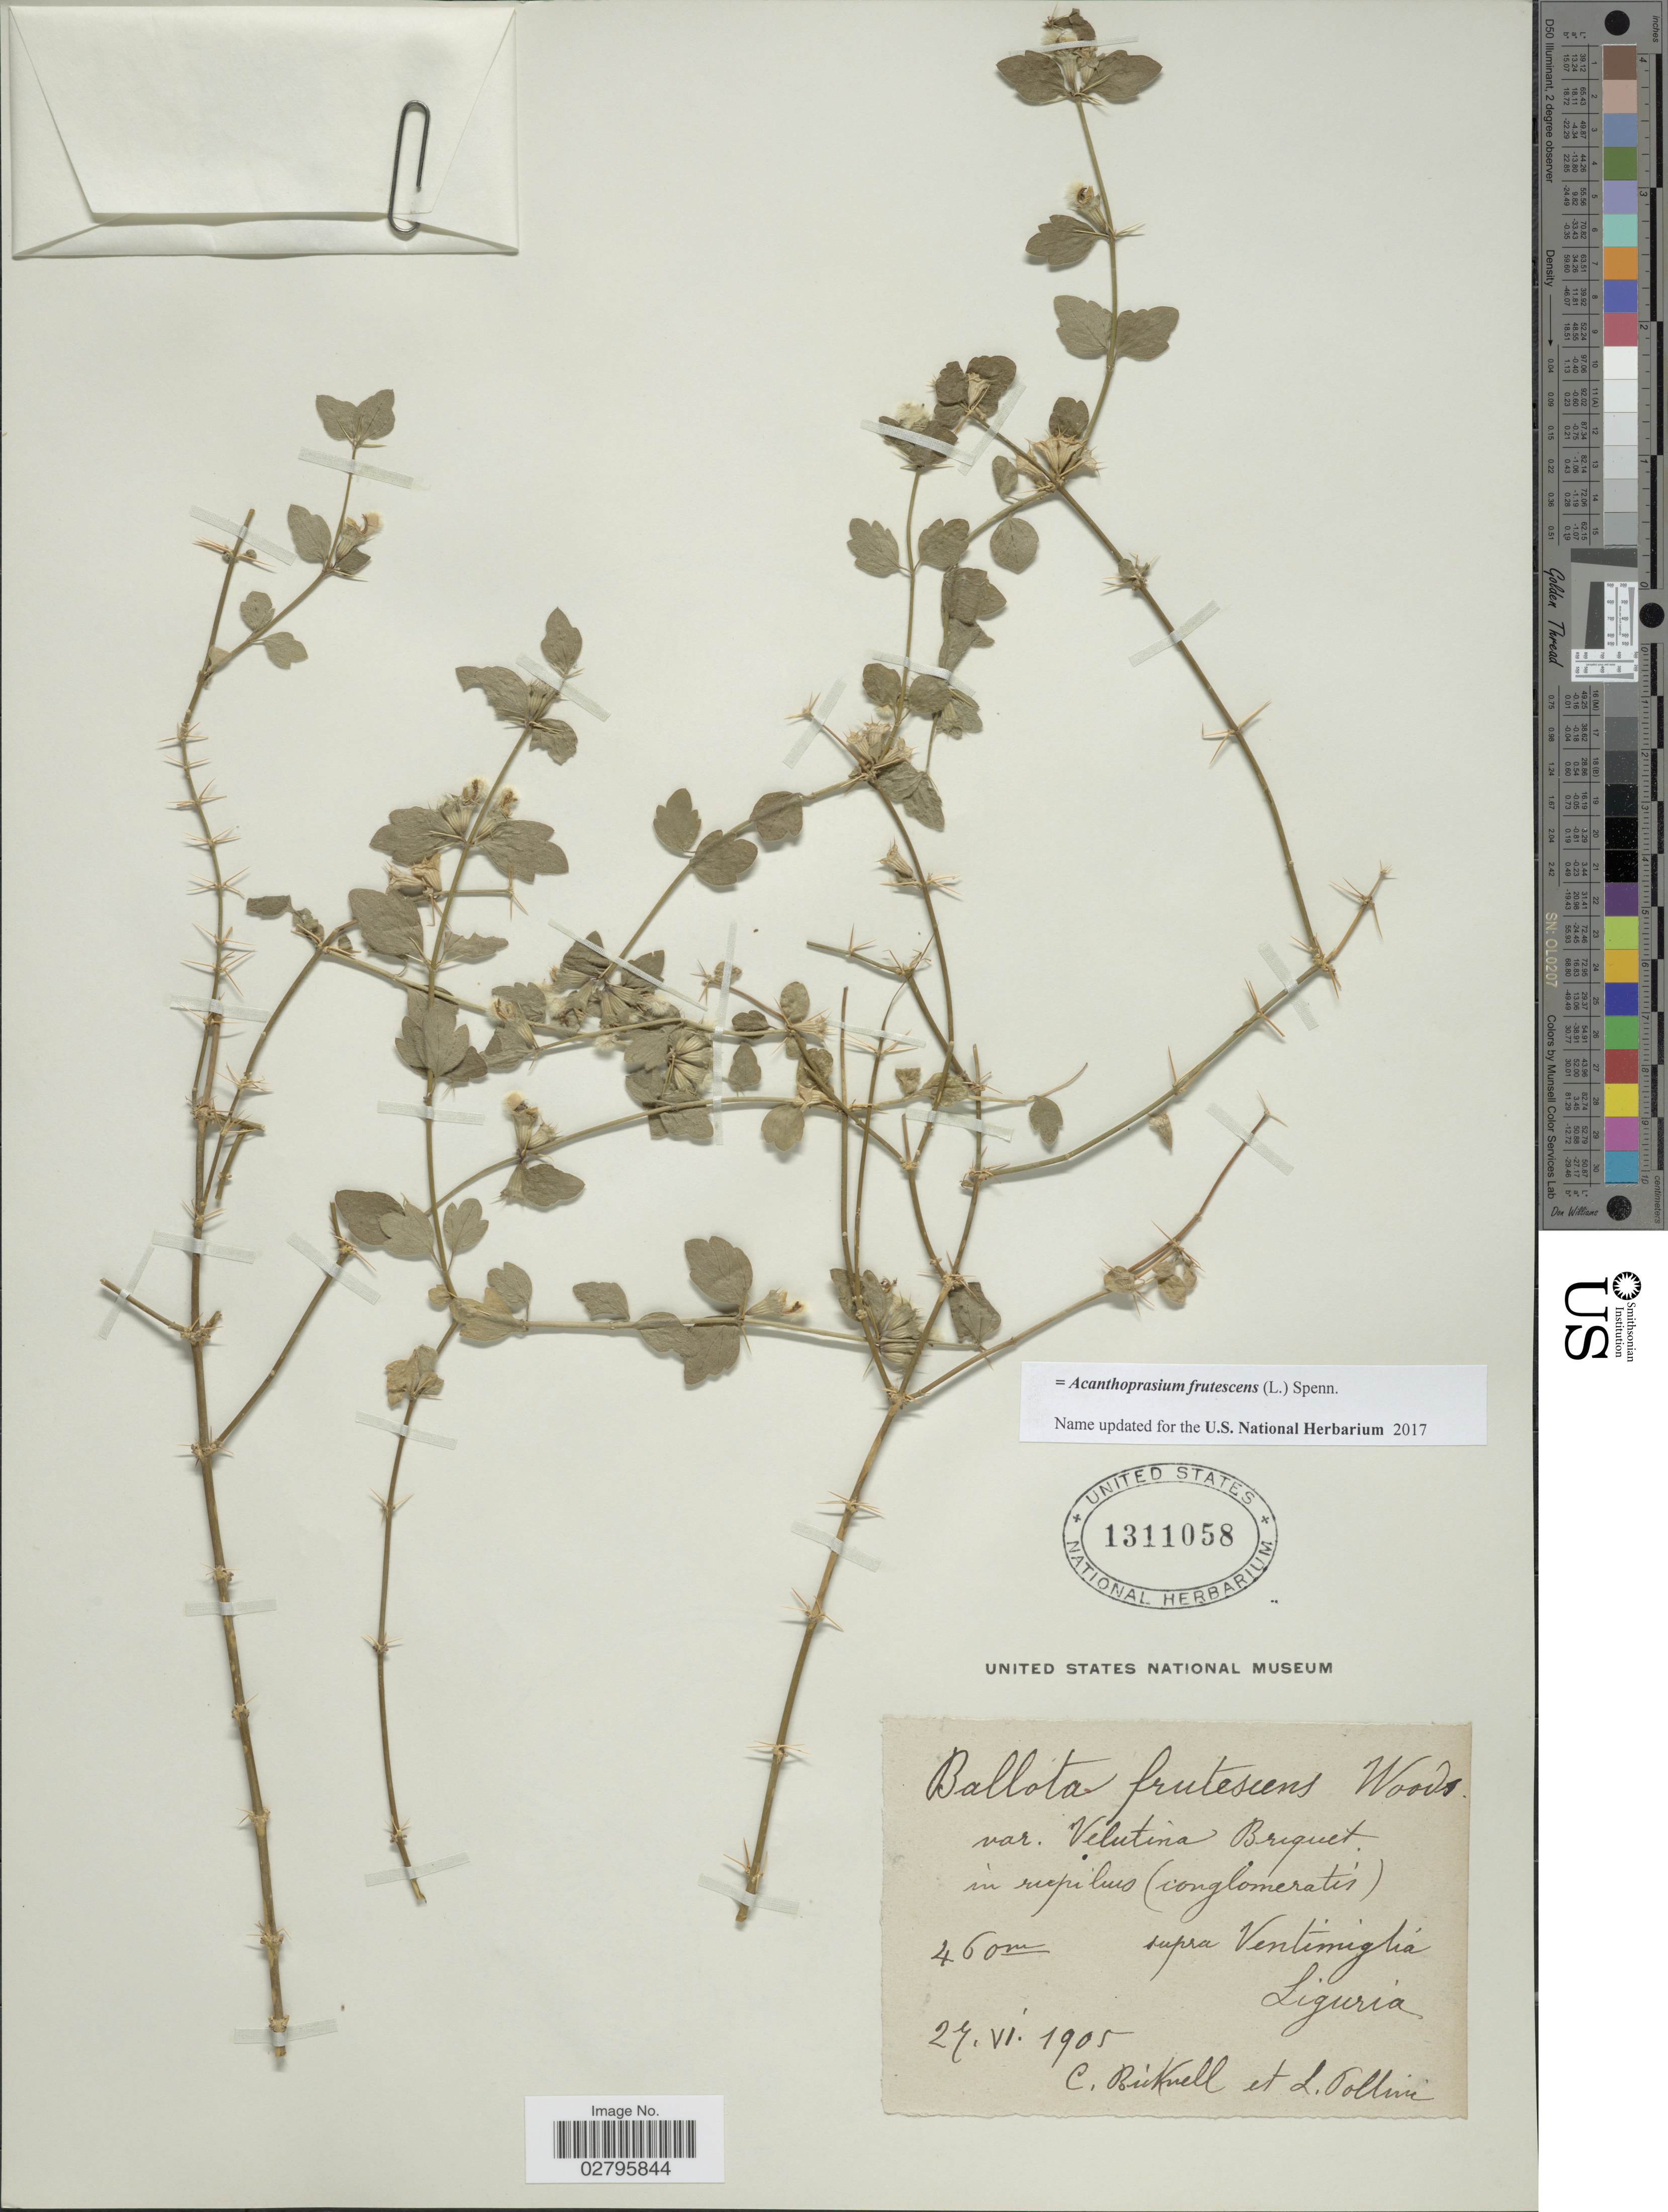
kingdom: Plantae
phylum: Tracheophyta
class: Magnoliopsida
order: Lamiales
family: Lamiaceae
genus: Acanthoprasium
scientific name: Acanthoprasium frutescens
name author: (L.) Spenn.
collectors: C. Bicknell & L. Pollini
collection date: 1905-06-27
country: Italy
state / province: Liguria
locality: Supra Ventimiglia, Liguria.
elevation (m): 460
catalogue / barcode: US 1311058